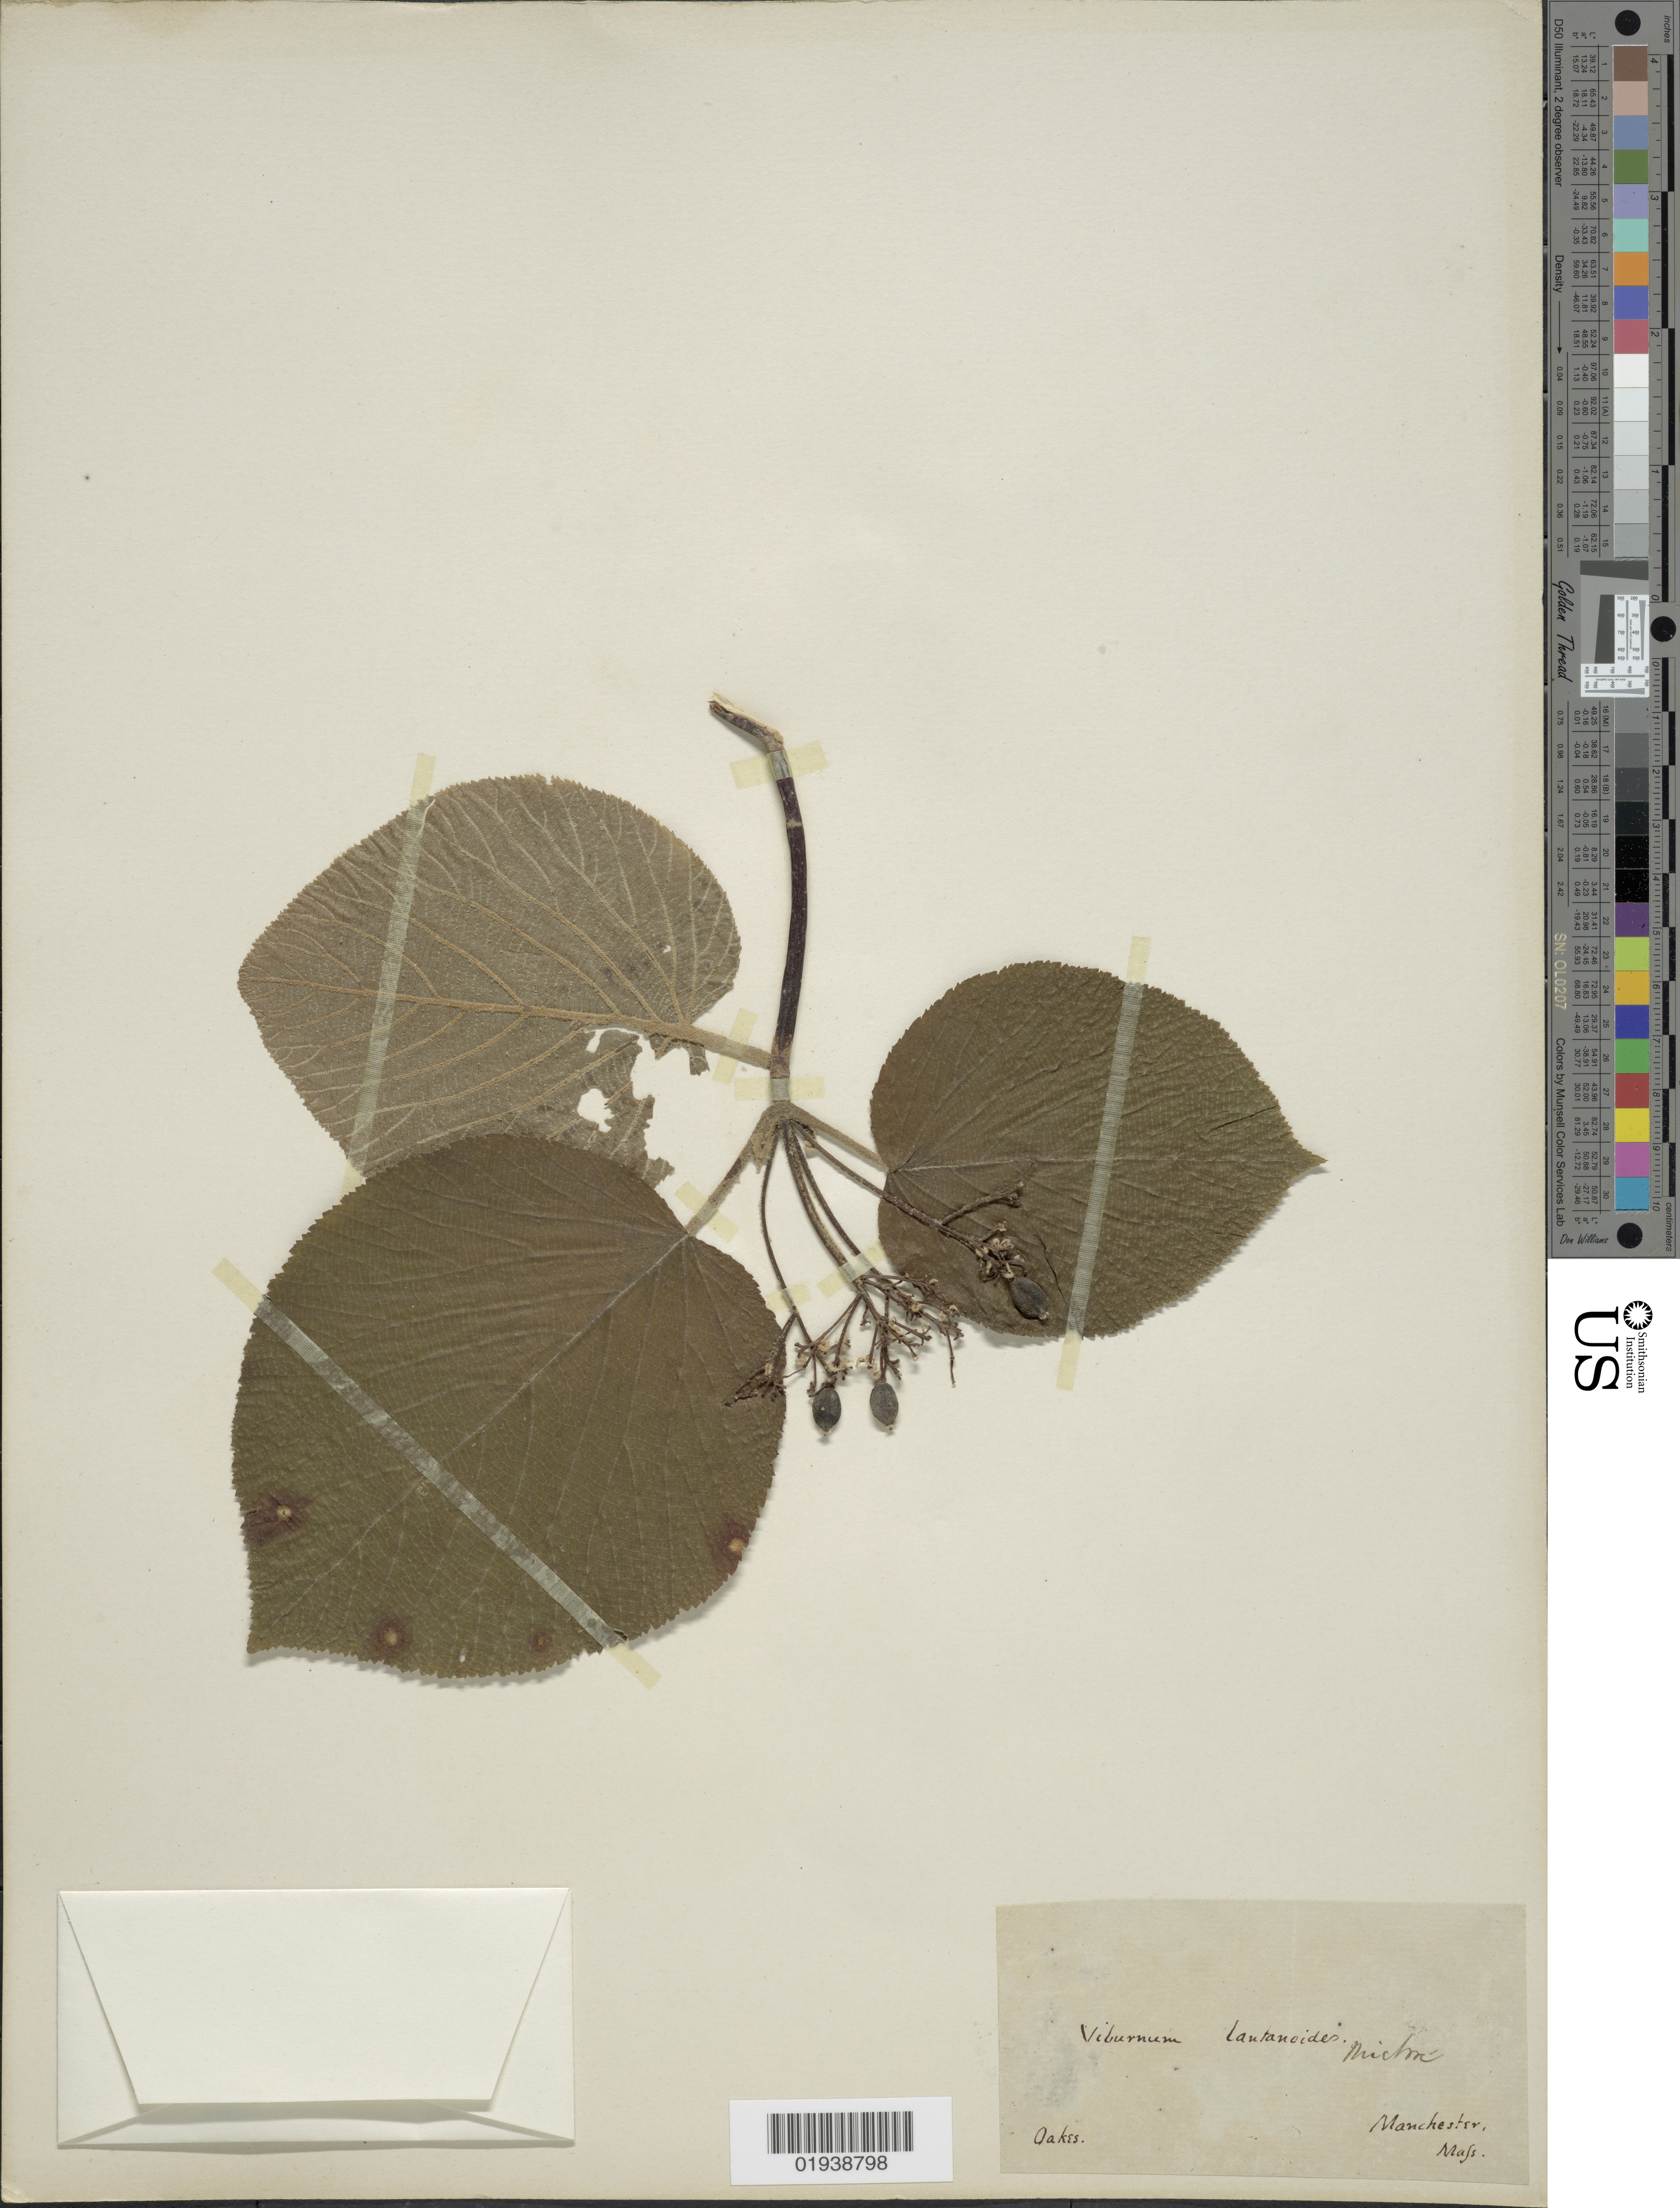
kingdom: Plantae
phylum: Tracheophyta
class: Magnoliopsida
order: Dipsacales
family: Viburnaceae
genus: Viburnum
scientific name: Viburnum lantanoides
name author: Michx.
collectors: -. Oakes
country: United States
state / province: Massachusetts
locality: Manchester